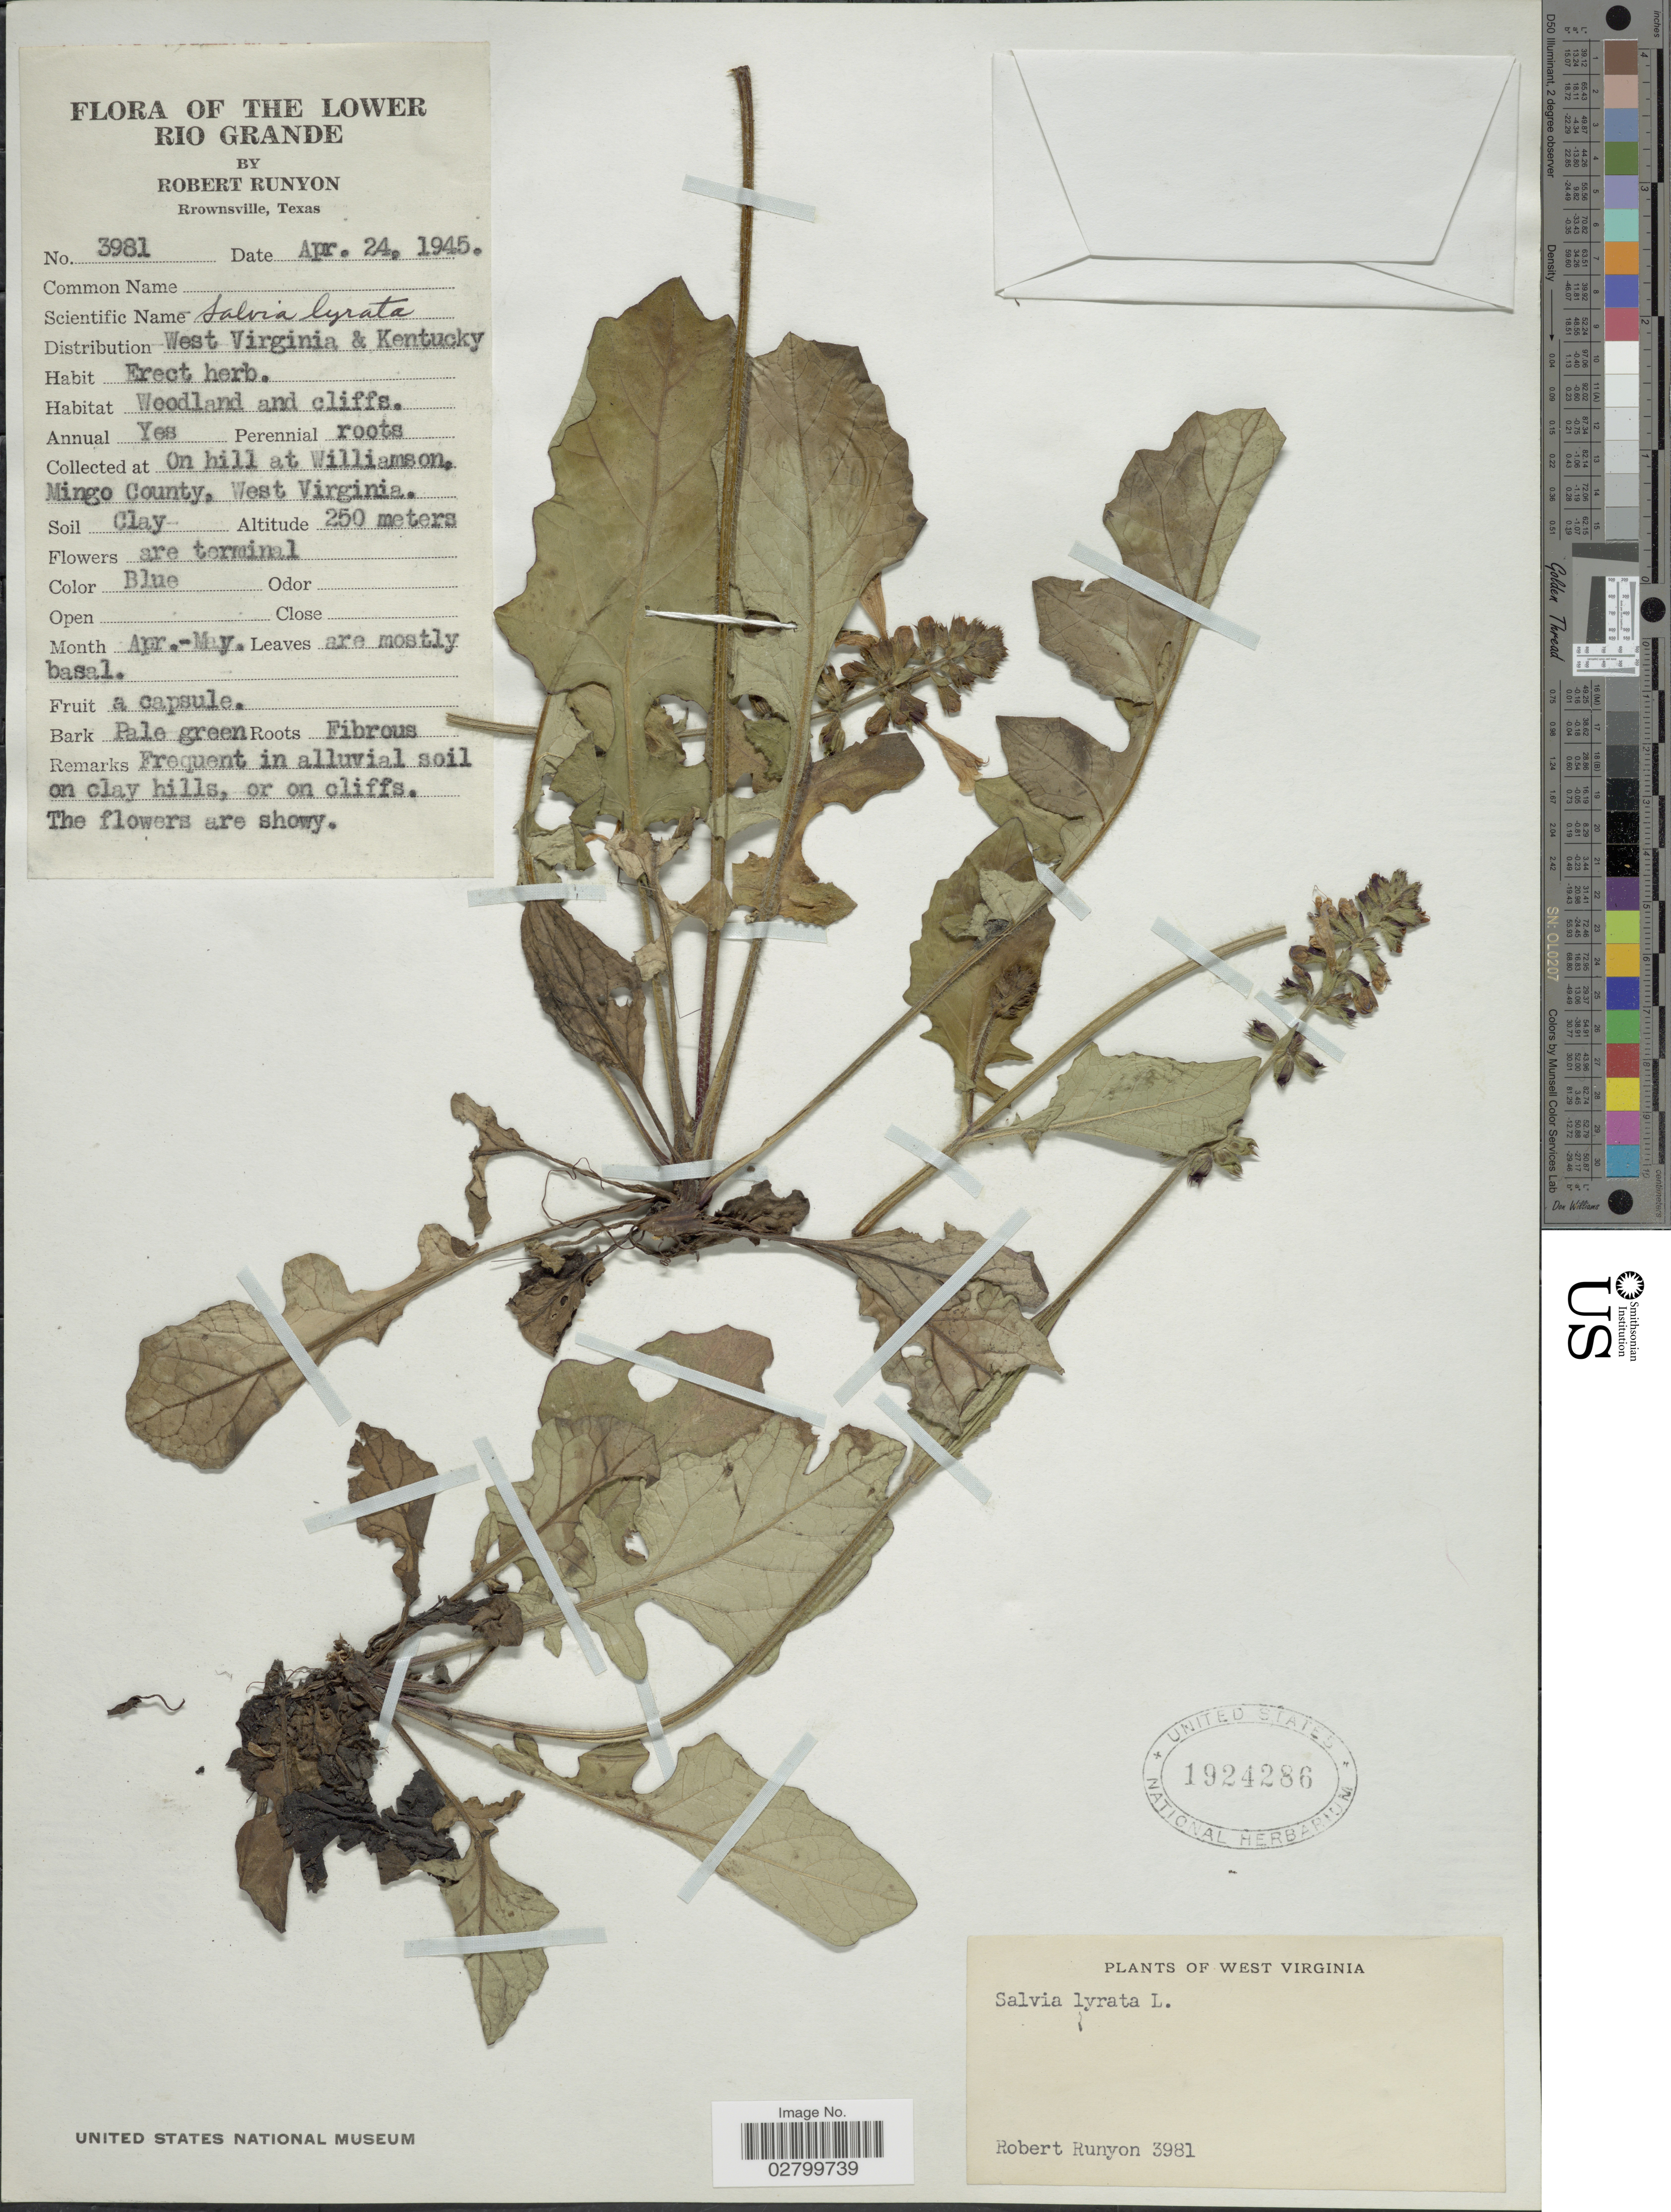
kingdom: Plantae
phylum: Tracheophyta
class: Magnoliopsida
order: Lamiales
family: Lamiaceae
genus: Salvia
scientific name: Salvia lyrata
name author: L.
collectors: R. Runyon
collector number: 3981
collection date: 1945-04-24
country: United States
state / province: West Virginia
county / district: Mingo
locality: the Lower Rio Grande. On hill at Williamson, Mingo County, West Virginia.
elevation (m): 250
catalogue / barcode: US 1924286